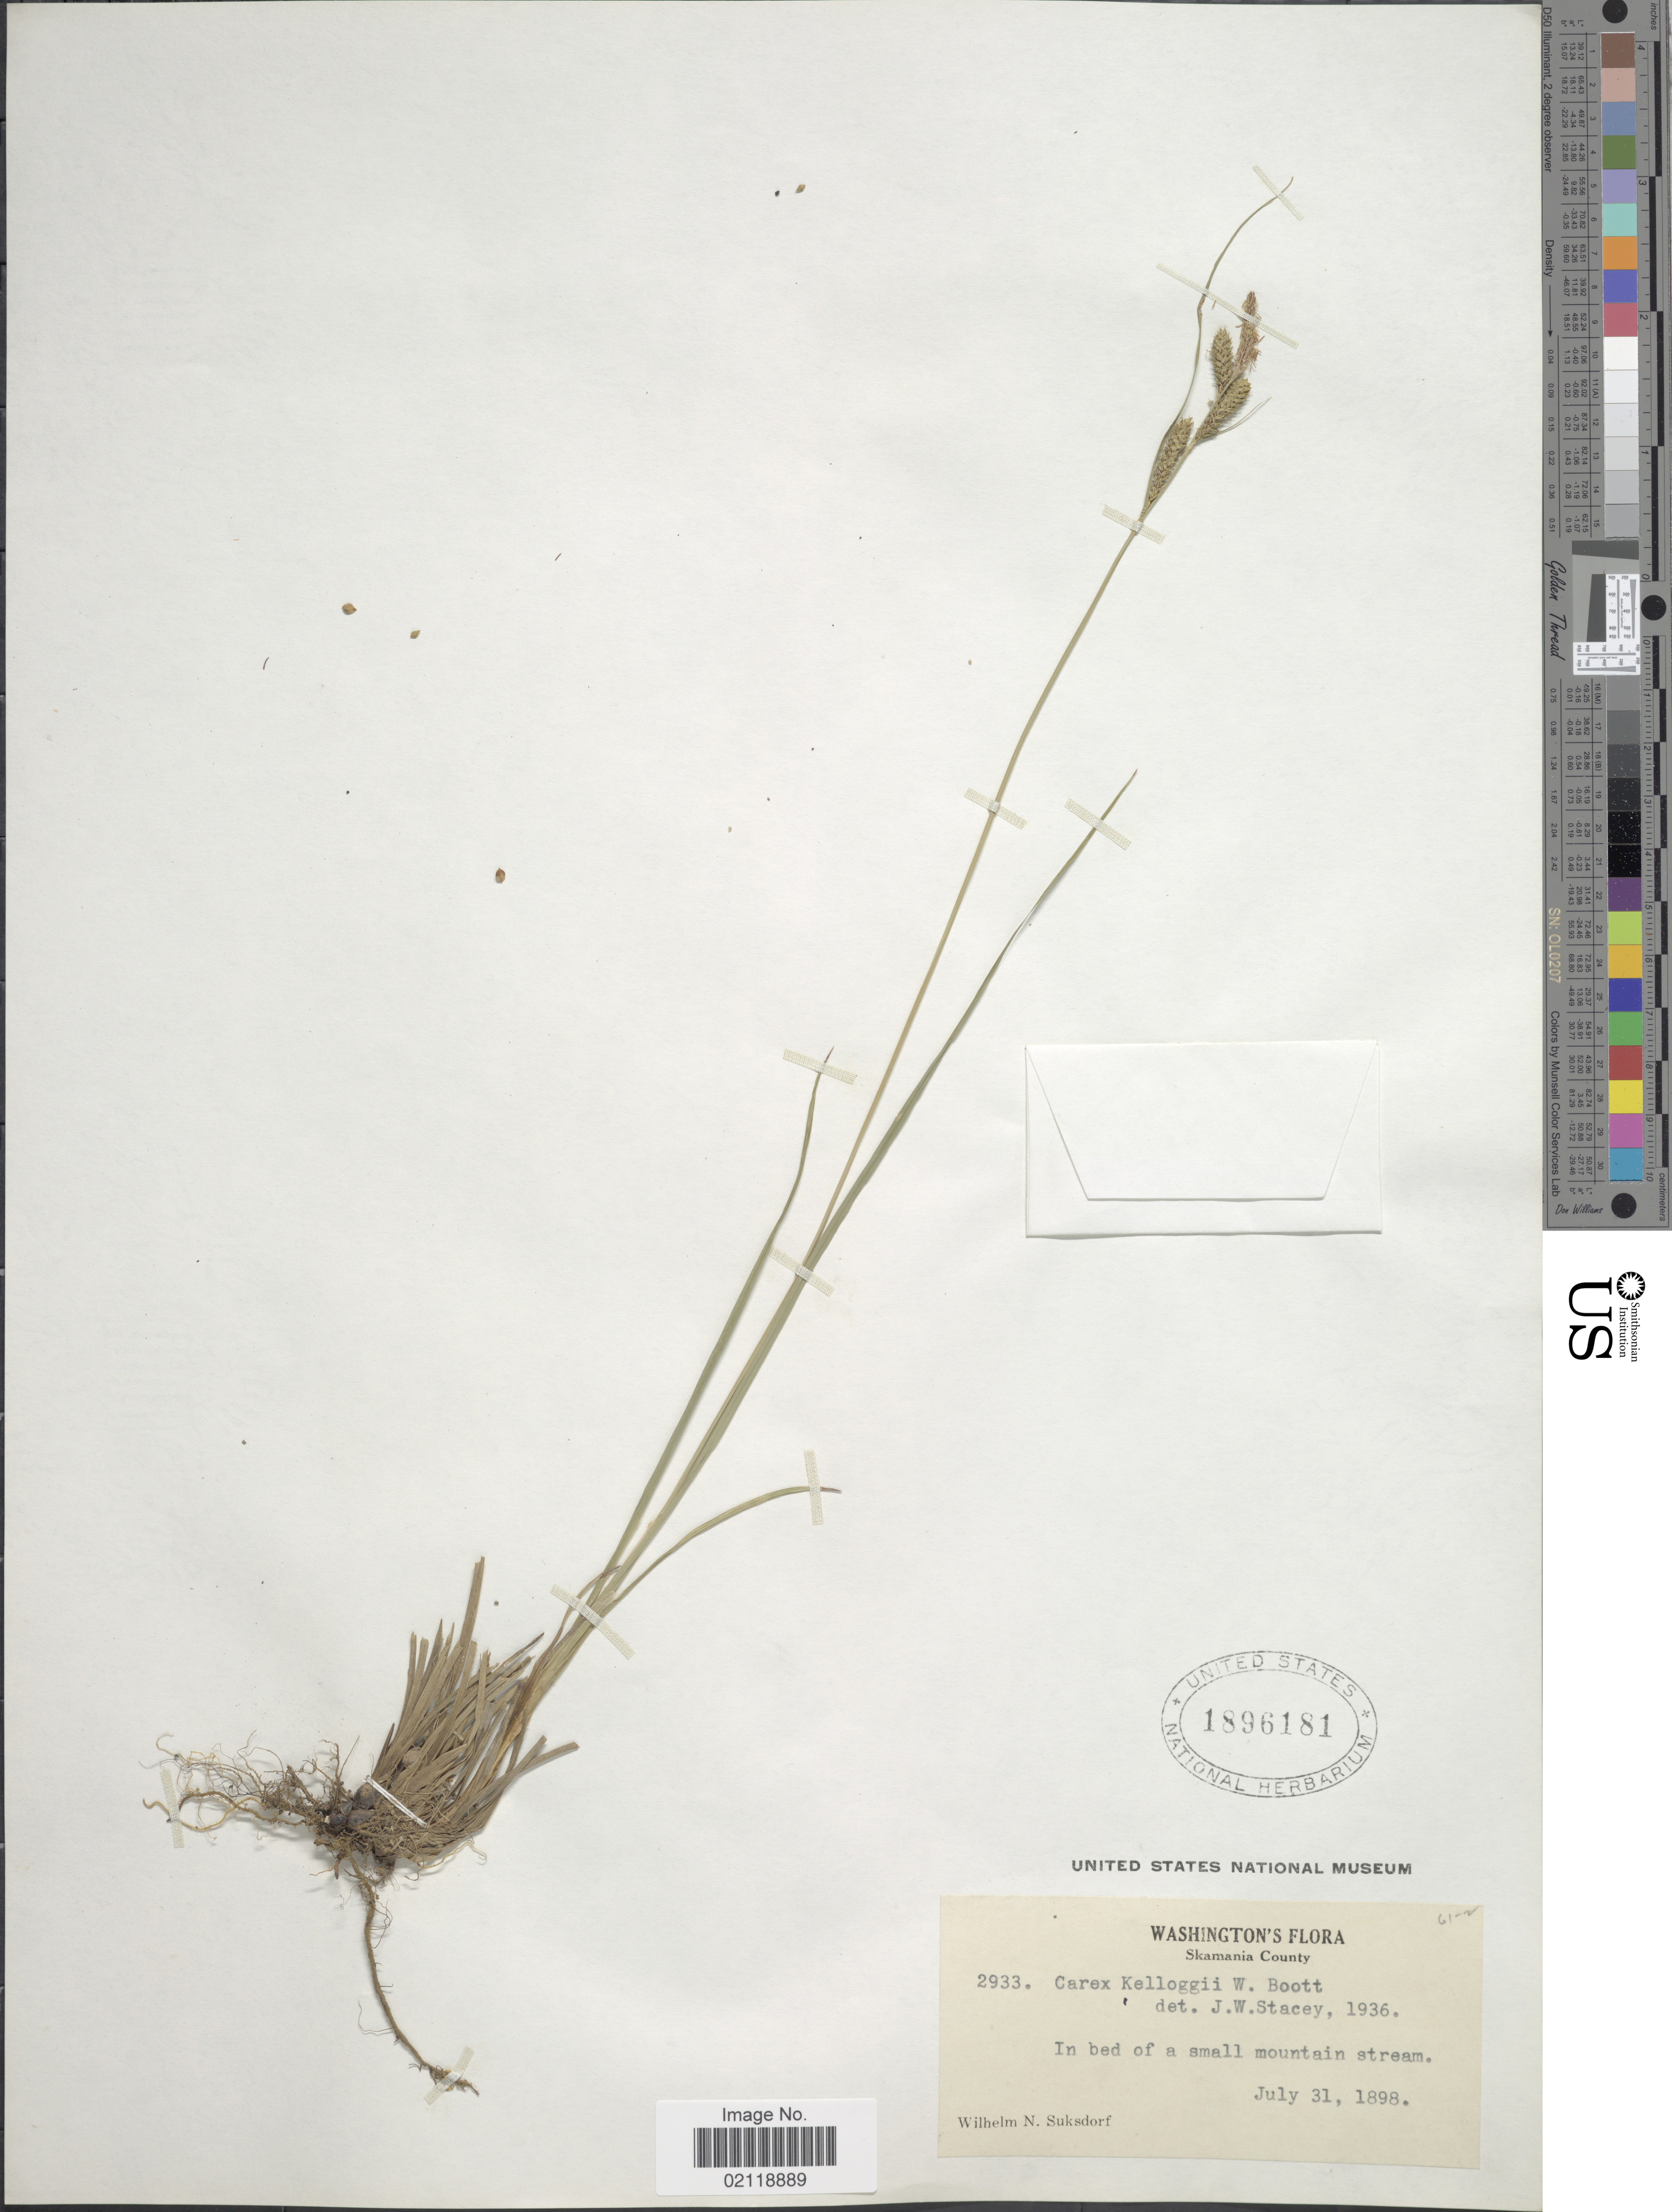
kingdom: Plantae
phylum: Tracheophyta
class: Liliopsida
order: Poales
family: Cyperaceae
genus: Carex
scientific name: Carex kelloggii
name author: W. Boott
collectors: W. N. Suksdorf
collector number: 2933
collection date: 1898-07-31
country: United States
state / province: Washington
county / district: Skamania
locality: Skamania County, in bed of a small mountain stream.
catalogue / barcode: US 1896181